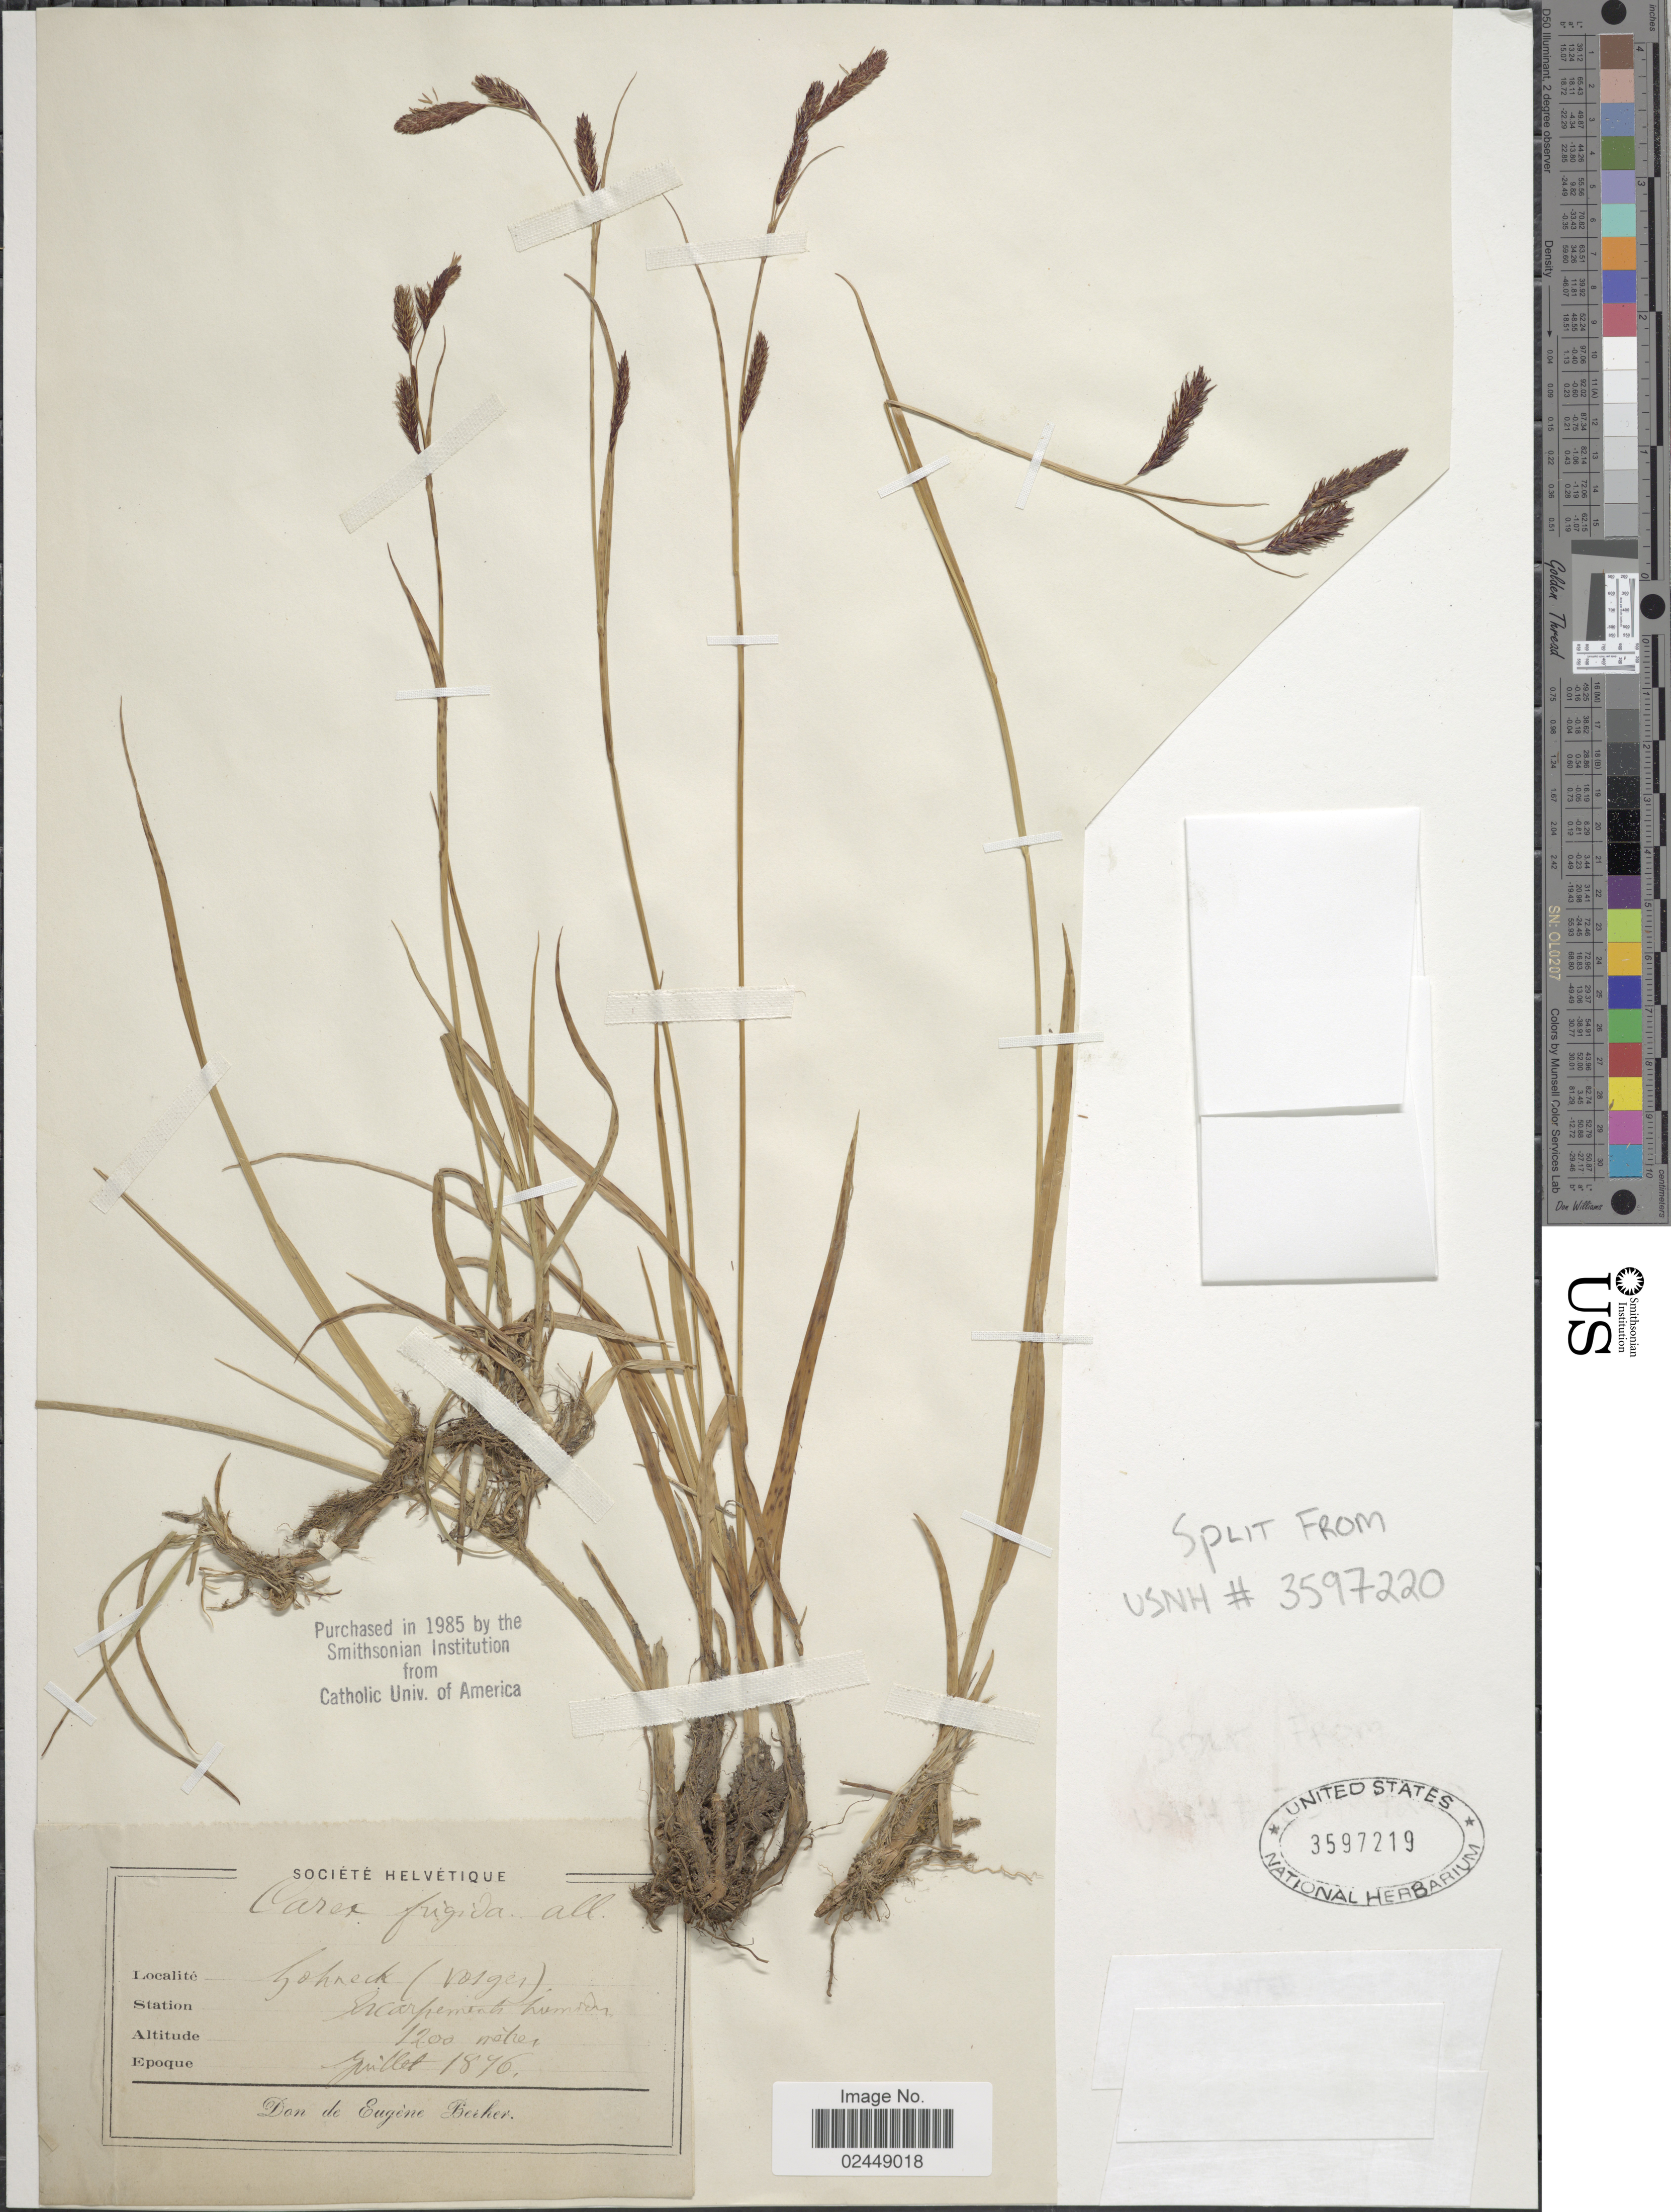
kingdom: Plantae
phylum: Tracheophyta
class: Liliopsida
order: Poales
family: Cyperaceae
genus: Carex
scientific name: Carex frigida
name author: All.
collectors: E. Berher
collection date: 1876-07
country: France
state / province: Grand Est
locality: Schoeneck(Vosges), Escarpements humides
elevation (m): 1200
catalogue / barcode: US 3597219